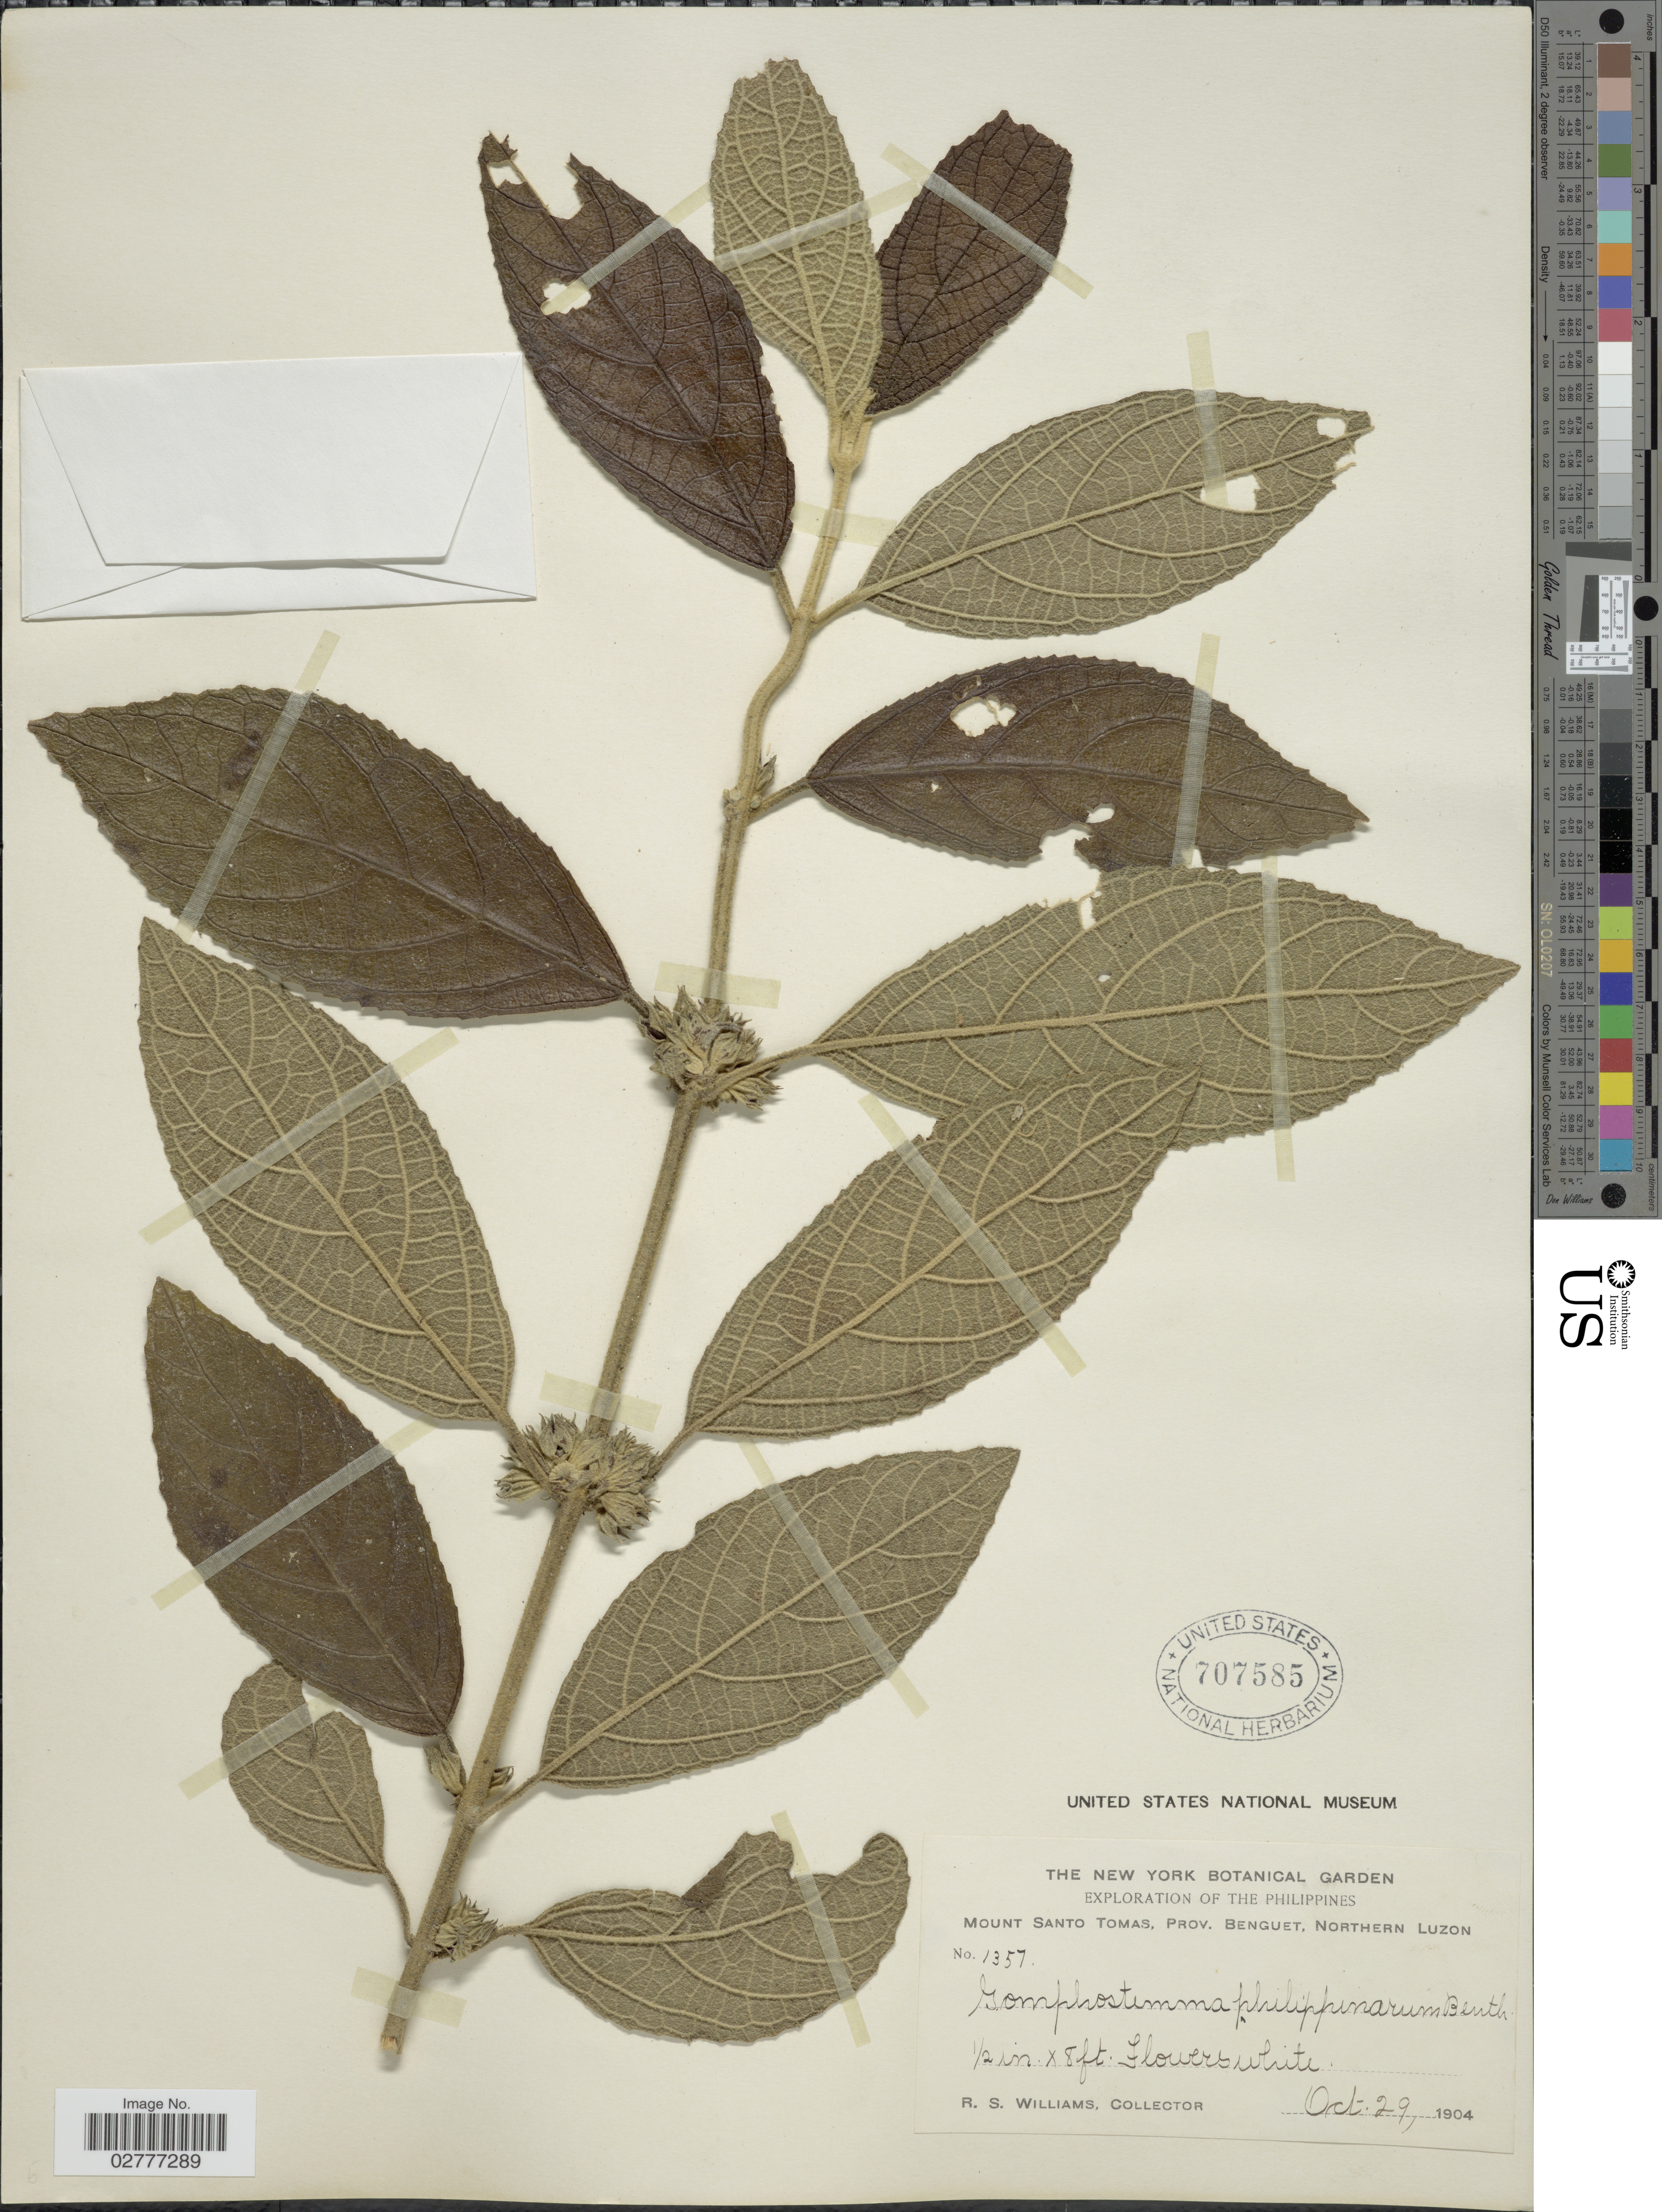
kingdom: Plantae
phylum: Tracheophyta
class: Magnoliopsida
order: Lamiales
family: Lamiaceae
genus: Gomphostemma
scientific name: Gomphostemma philippinarum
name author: Benth.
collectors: R. S. Williams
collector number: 1357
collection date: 1904-10-29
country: Philippines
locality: Mount Santo Tomas, Prov. Benguet, Northern Luzon.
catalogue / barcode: US 707585